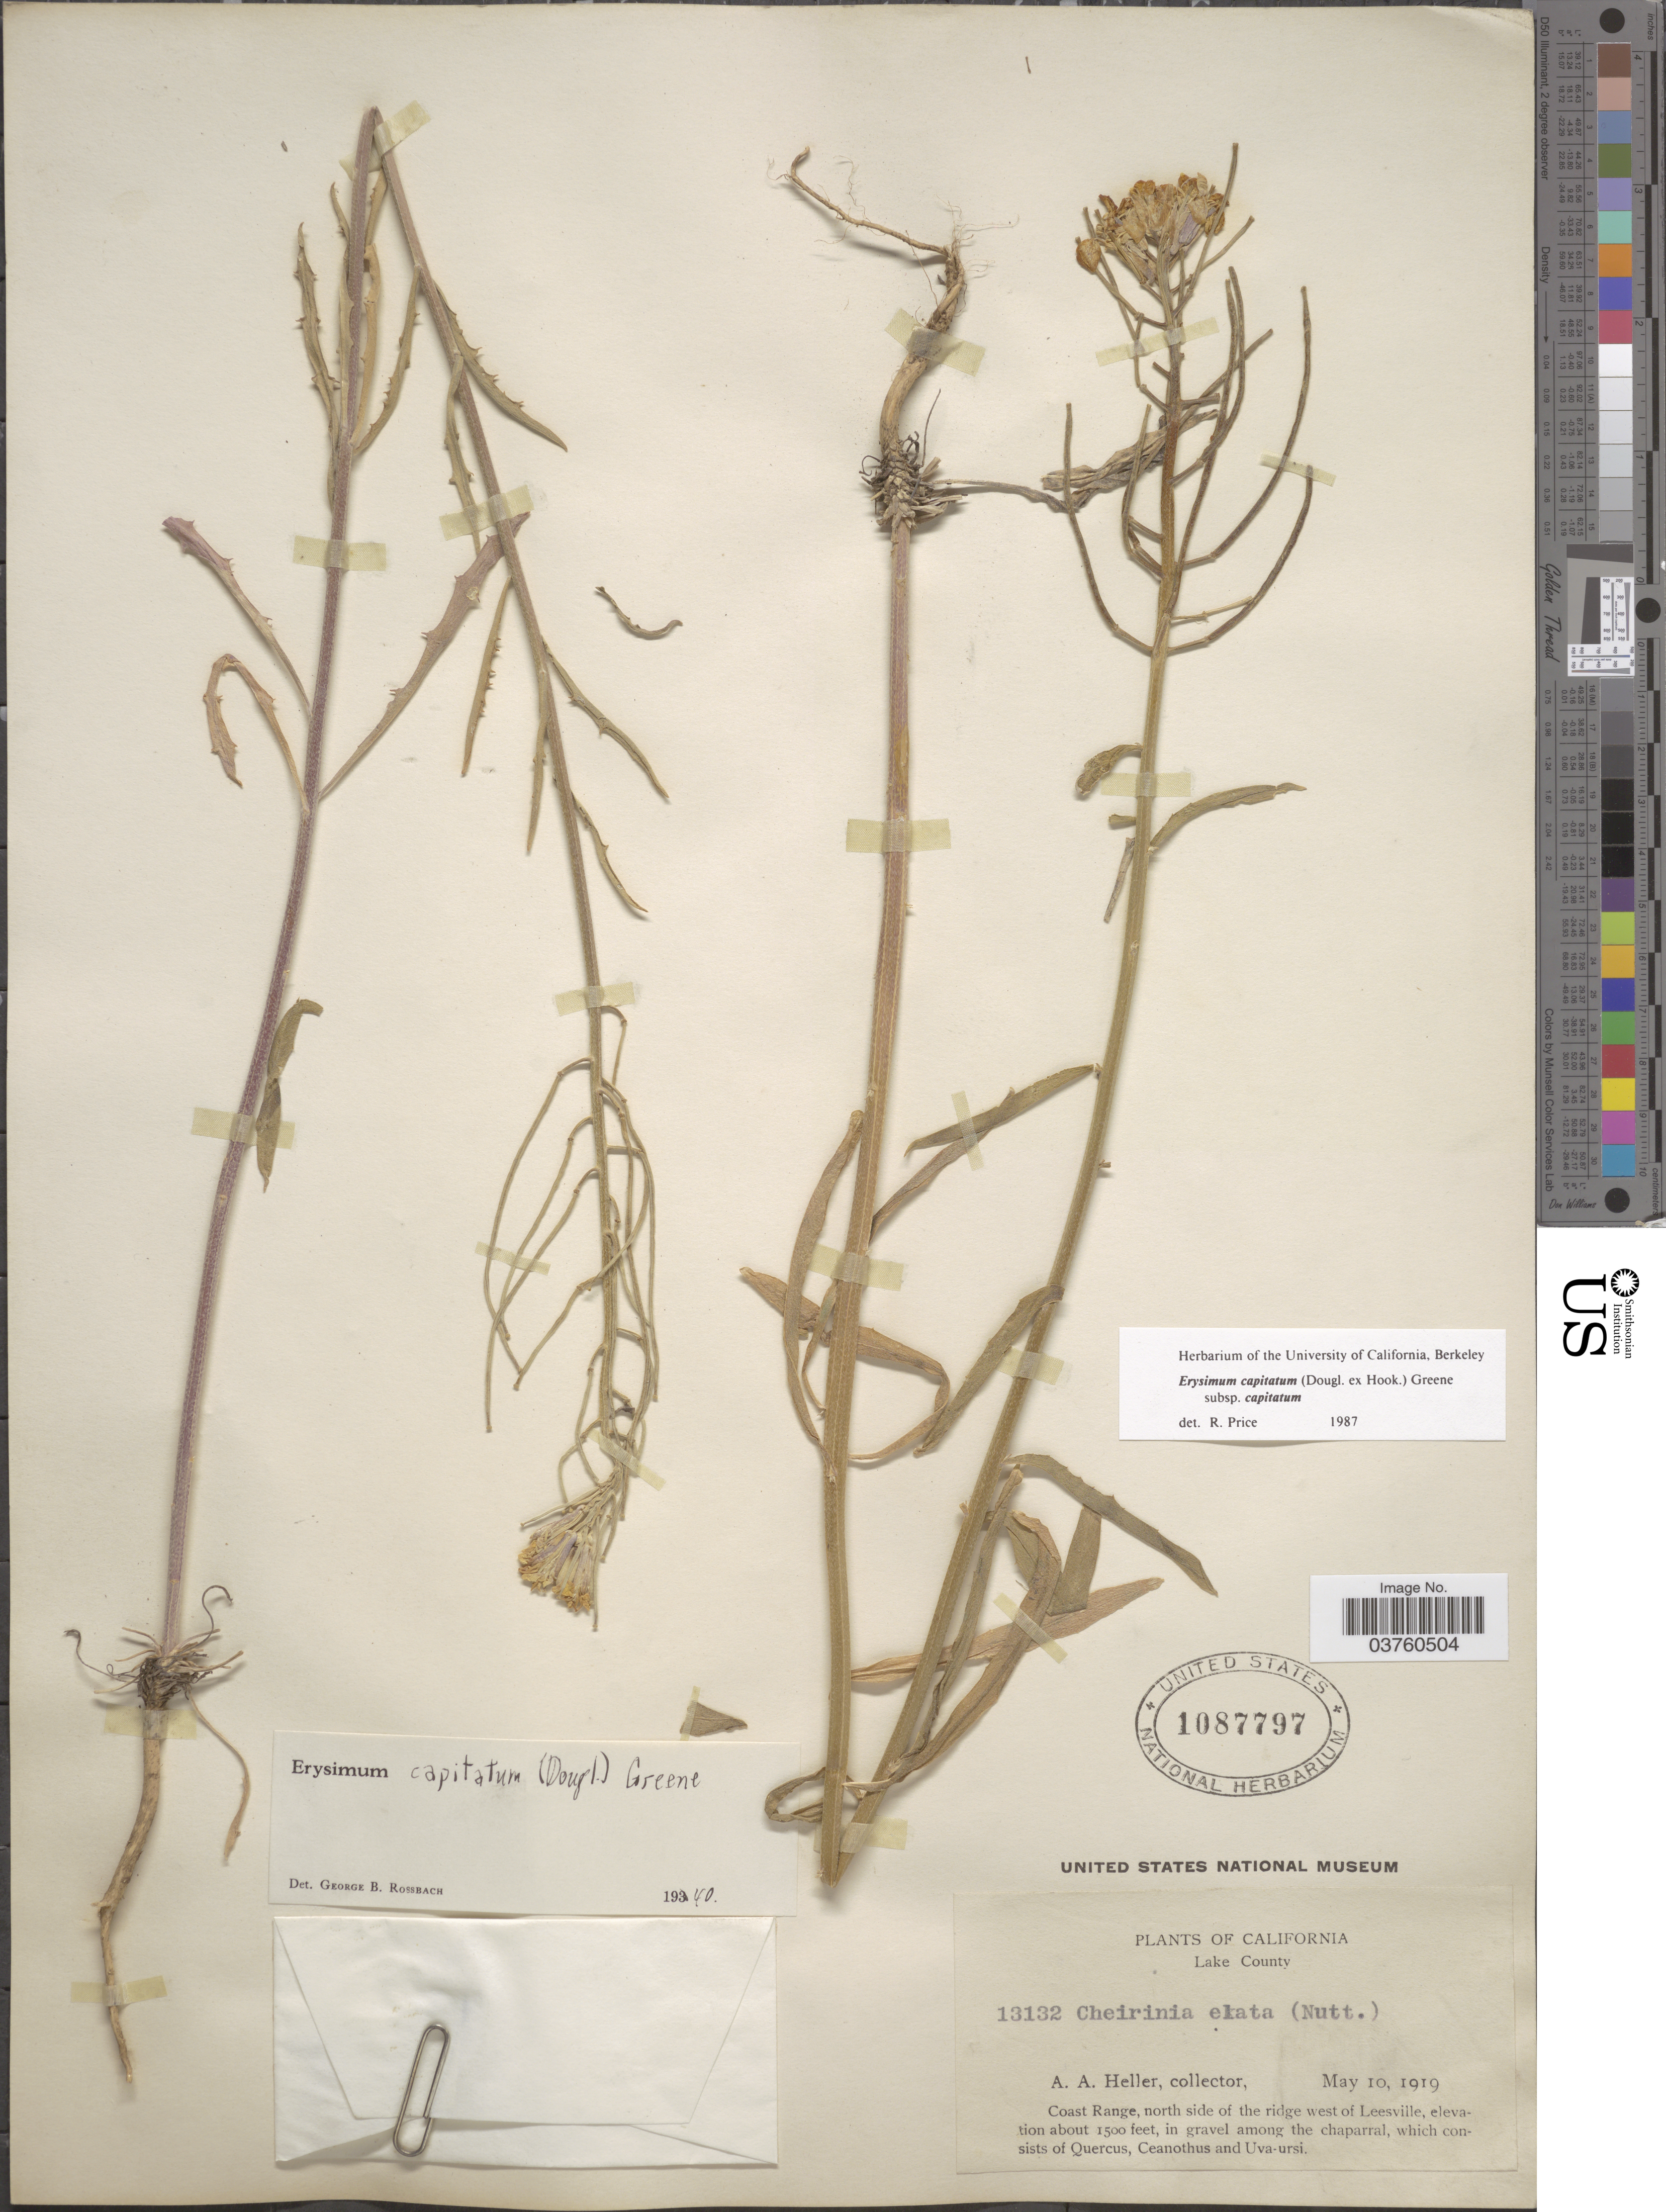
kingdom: Plantae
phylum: Tracheophyta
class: Magnoliopsida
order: Brassicales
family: Brassicaceae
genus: Erysimum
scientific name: Erysimum capitatum subsp. capitatum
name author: (Douglas ex Hook.) Greene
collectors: A. A. Heller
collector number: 13132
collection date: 1919-05-10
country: United States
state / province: California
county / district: Lake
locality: Lake County. Coast Range, north side of the ridge west of Leesville.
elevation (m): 457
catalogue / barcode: US 1087797